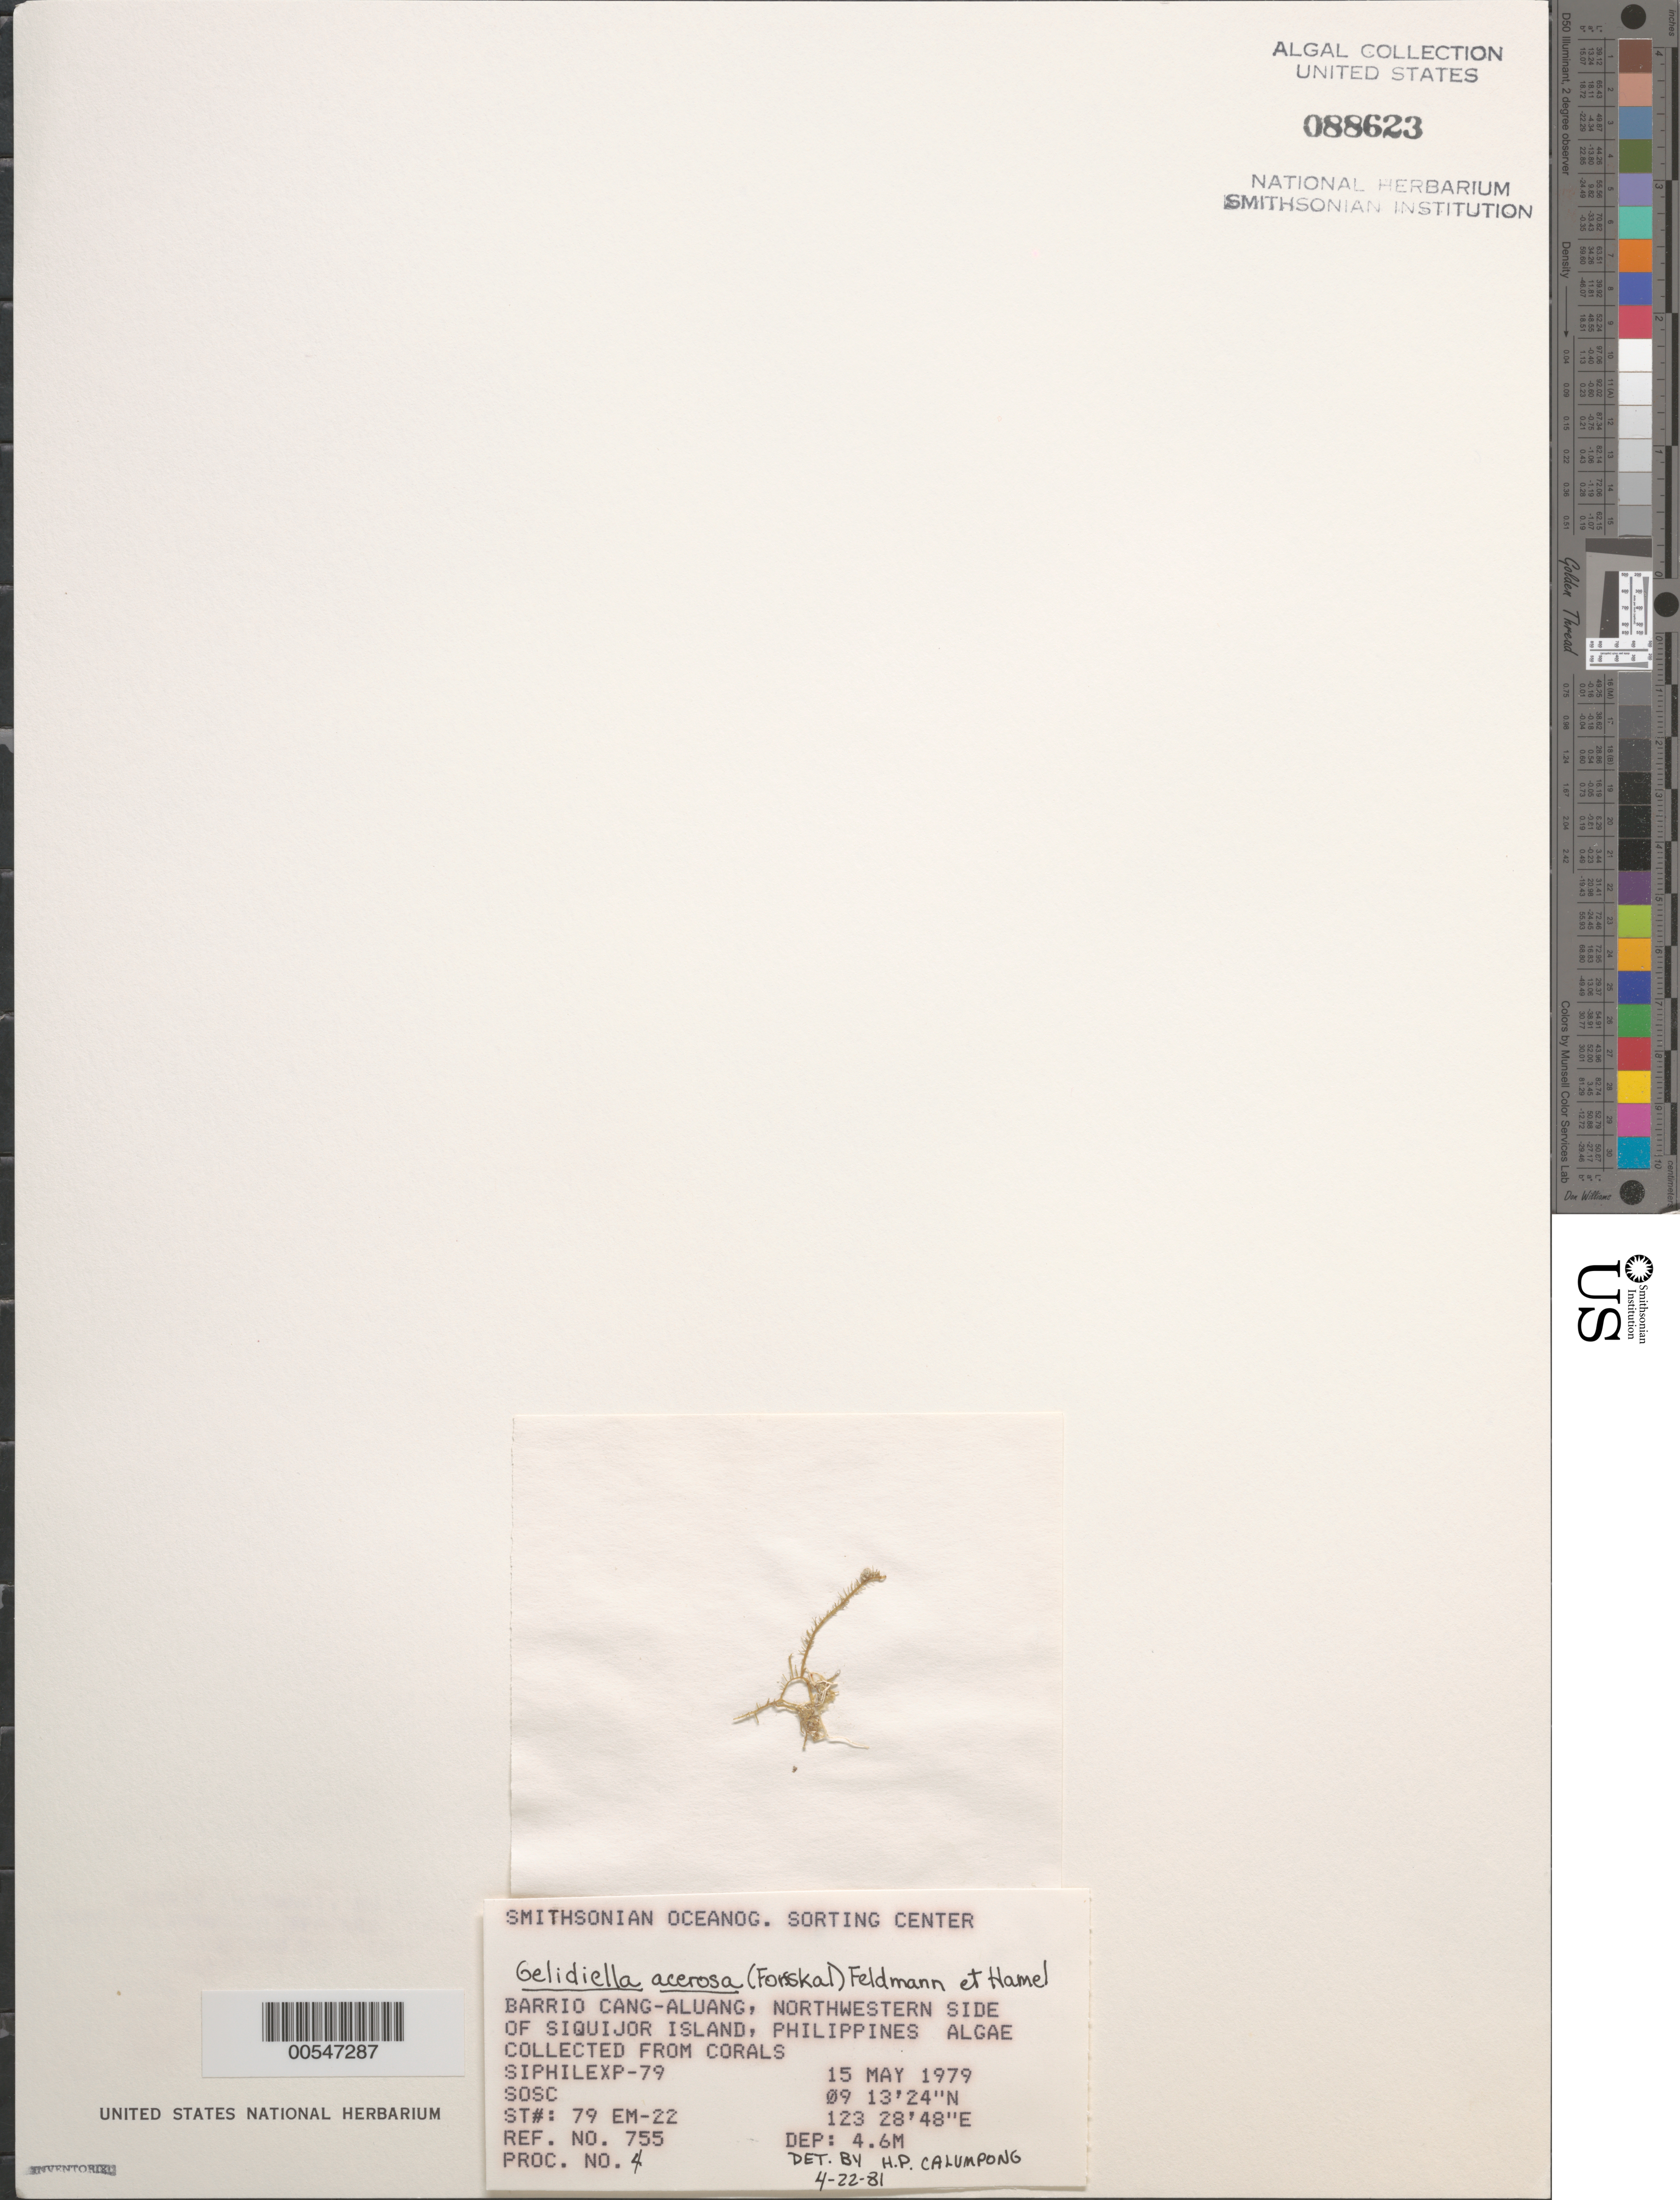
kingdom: Plantae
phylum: Rhodophyta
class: Florideophyceae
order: Gelidiales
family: Gelidiellaceae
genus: Gelidiella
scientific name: Gelidiella acerosa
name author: (Forssk.) Feldmann & G. Hamel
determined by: Calumpong, H. P.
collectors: SOSC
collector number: Station 79 Em-22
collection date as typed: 15 May 1979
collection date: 1979-05-15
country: Philippines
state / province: Central Visayas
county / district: Siquijor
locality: Visayan, Barrio cang-aluang, siquijor island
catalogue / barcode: US 88623